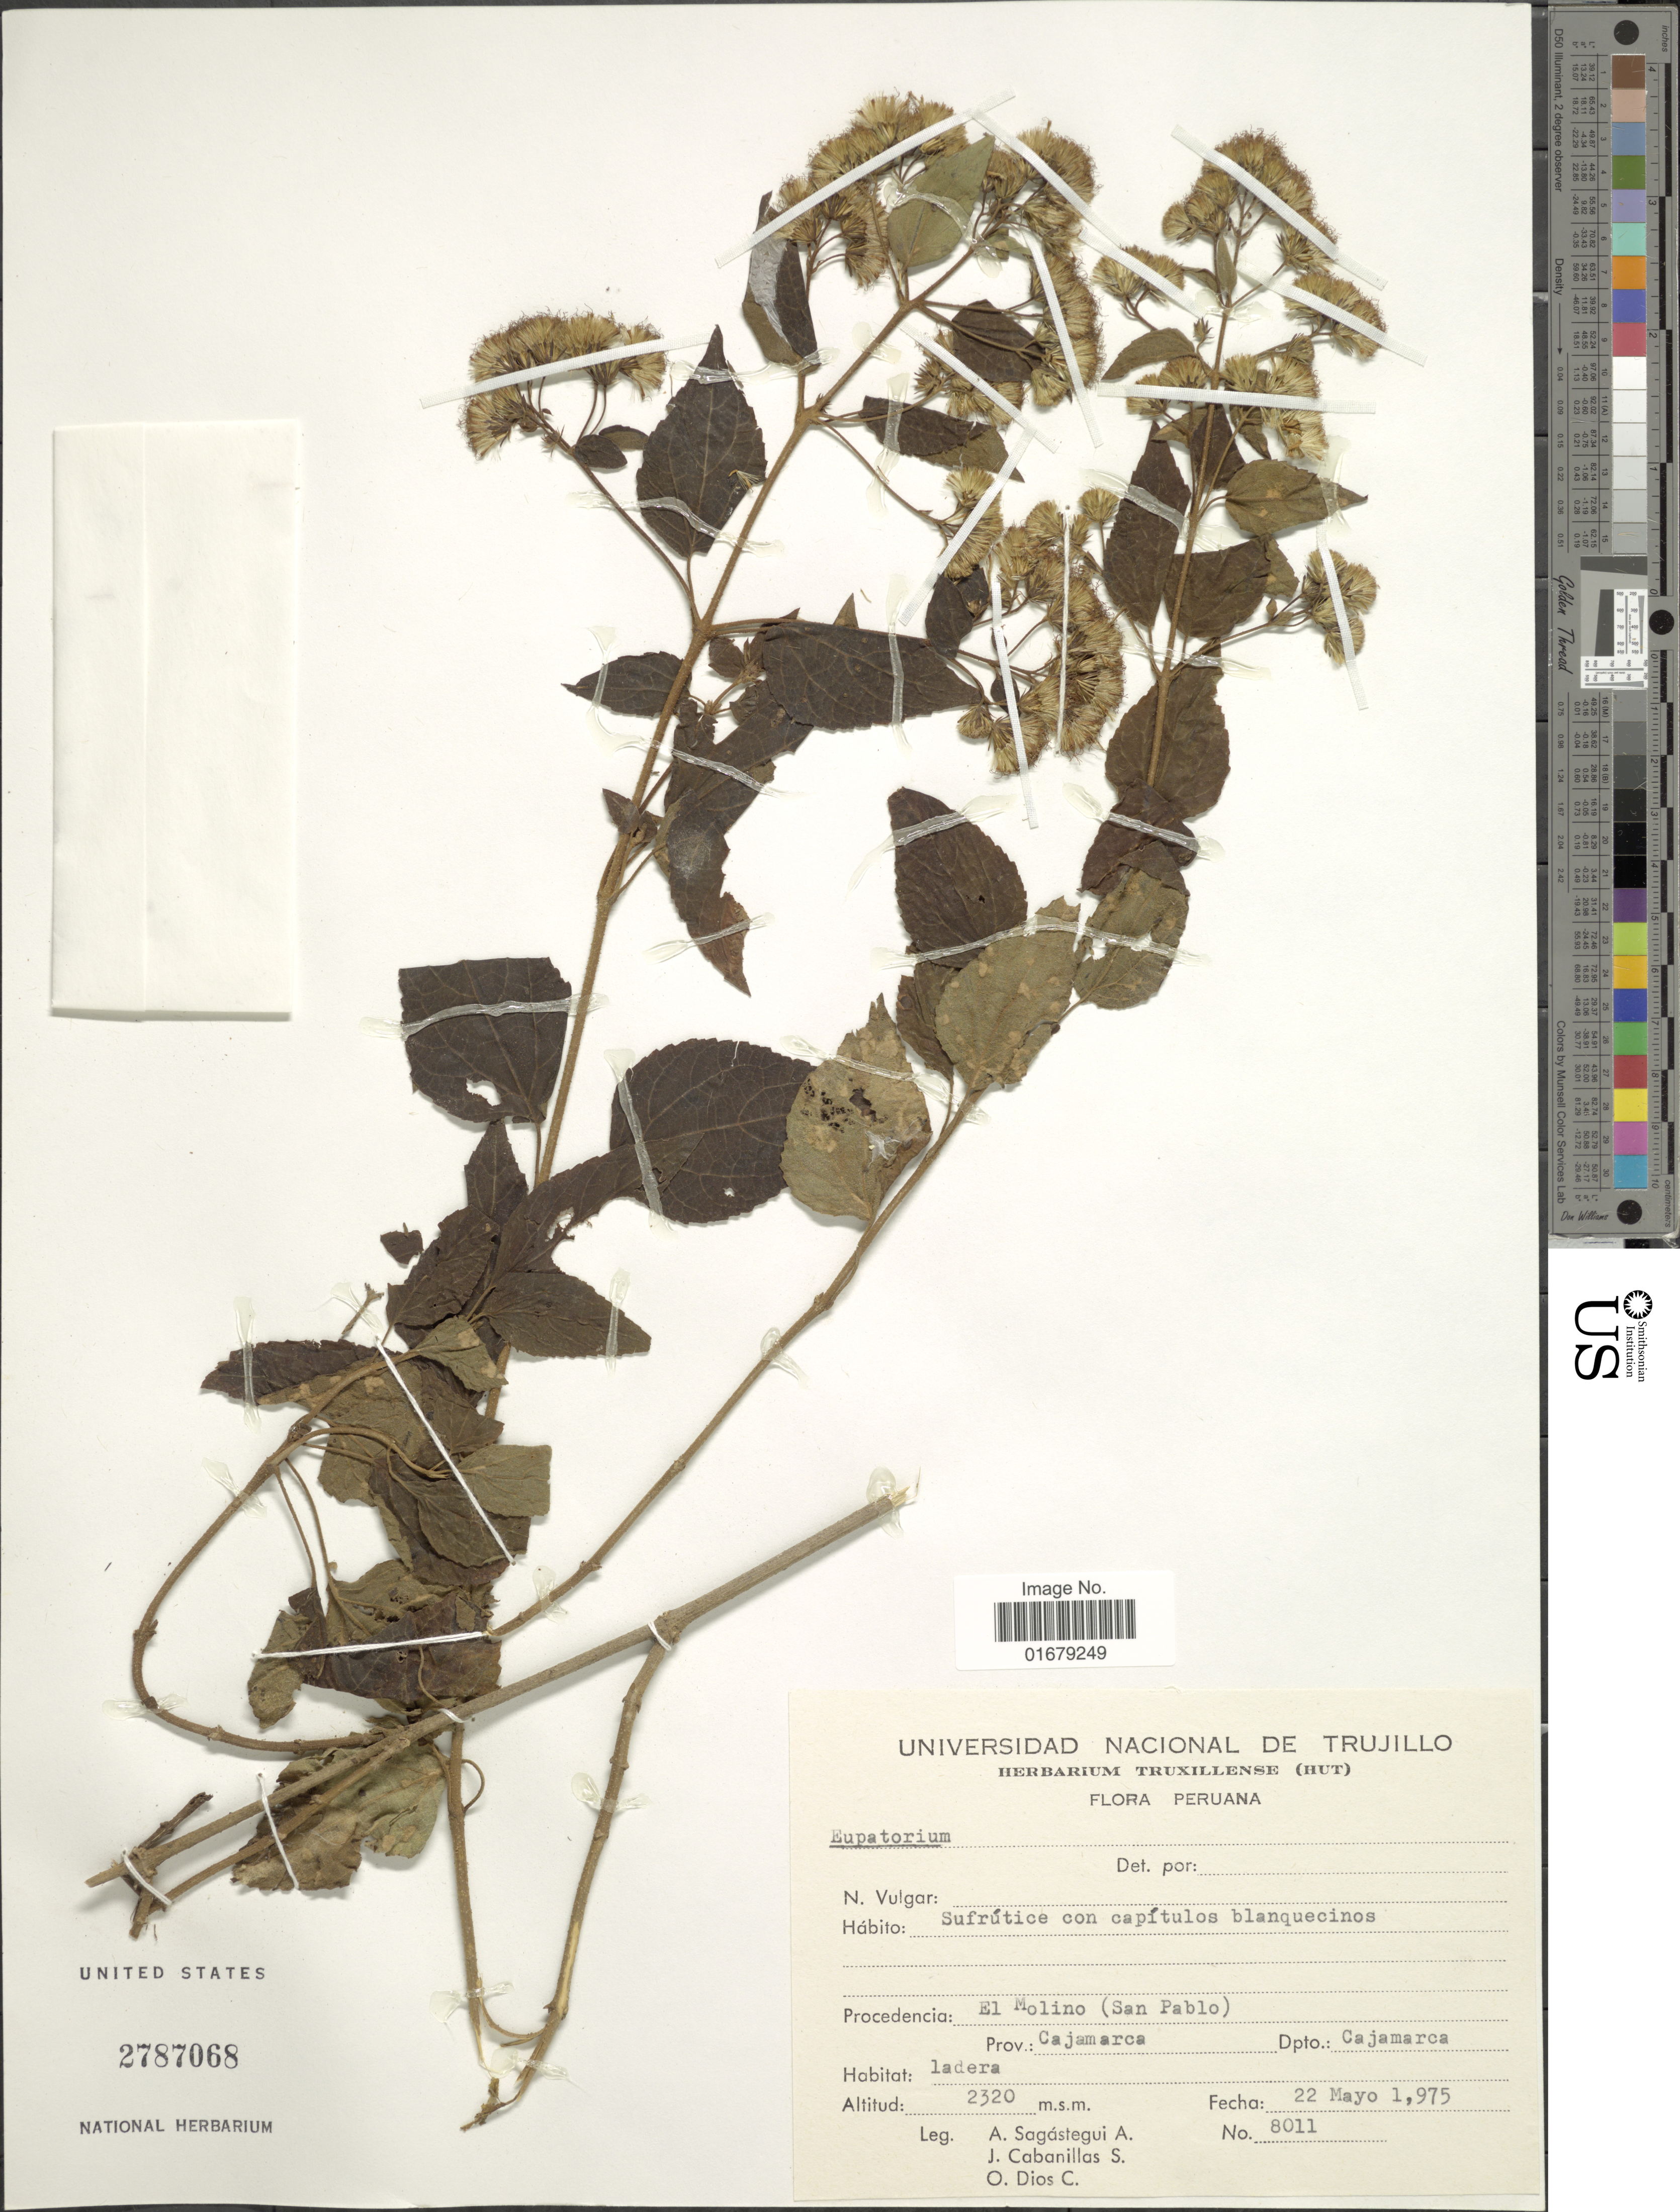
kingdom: Plantae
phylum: Tracheophyta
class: Magnoliopsida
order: Asterales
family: Asteraceae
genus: Kaunia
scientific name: Kaunia sp.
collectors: A. Sagástegui A., J. Cabanillas S. & O. Dios C.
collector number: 8011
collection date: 1975-05-22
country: Peru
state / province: Cajamarca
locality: El Molino ( San Pablo ), Cajamarca, Cajamarca.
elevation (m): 2320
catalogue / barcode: US 2787068